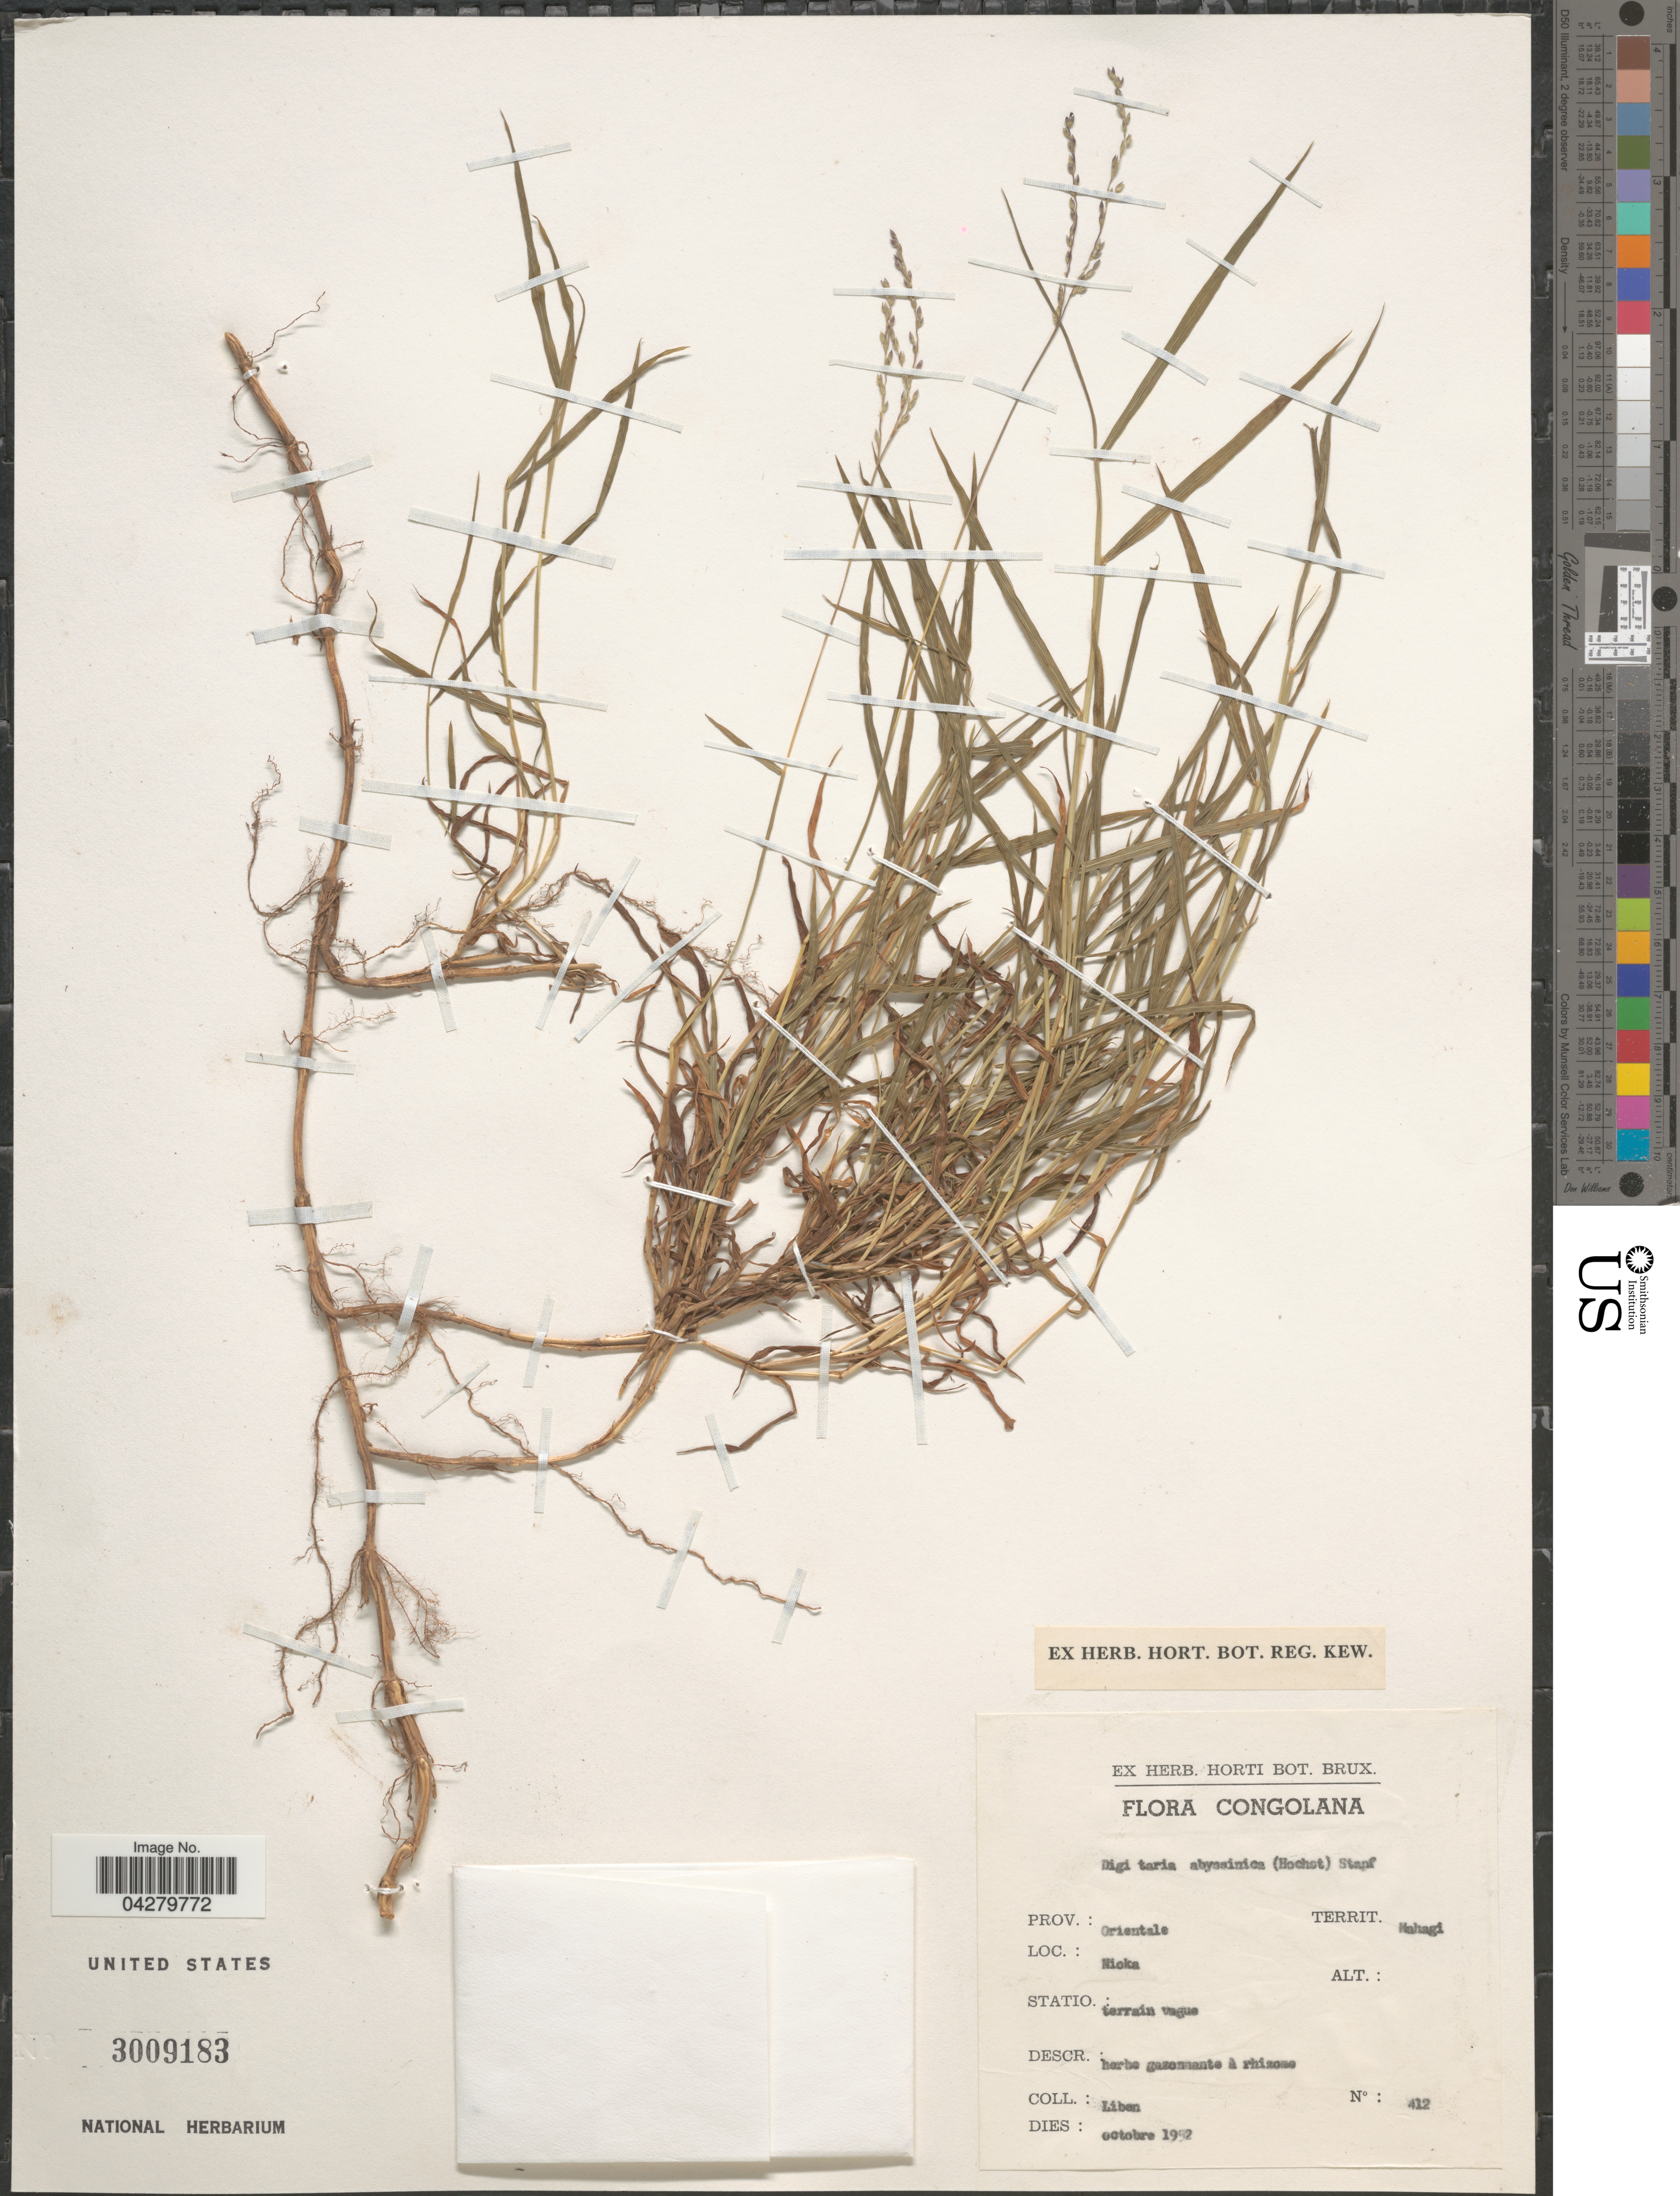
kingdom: Plantae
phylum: Tracheophyta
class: Liliopsida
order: Poales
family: Poaceae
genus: Digitaria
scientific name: Digitaria abyssinica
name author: (Hochst. ex Rich.) Stapf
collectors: Liben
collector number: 412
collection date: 1952-10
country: Congo, Democratic Republic of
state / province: Ituri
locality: Congolana. Territ. Mahagi. Nioka.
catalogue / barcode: US 3009183